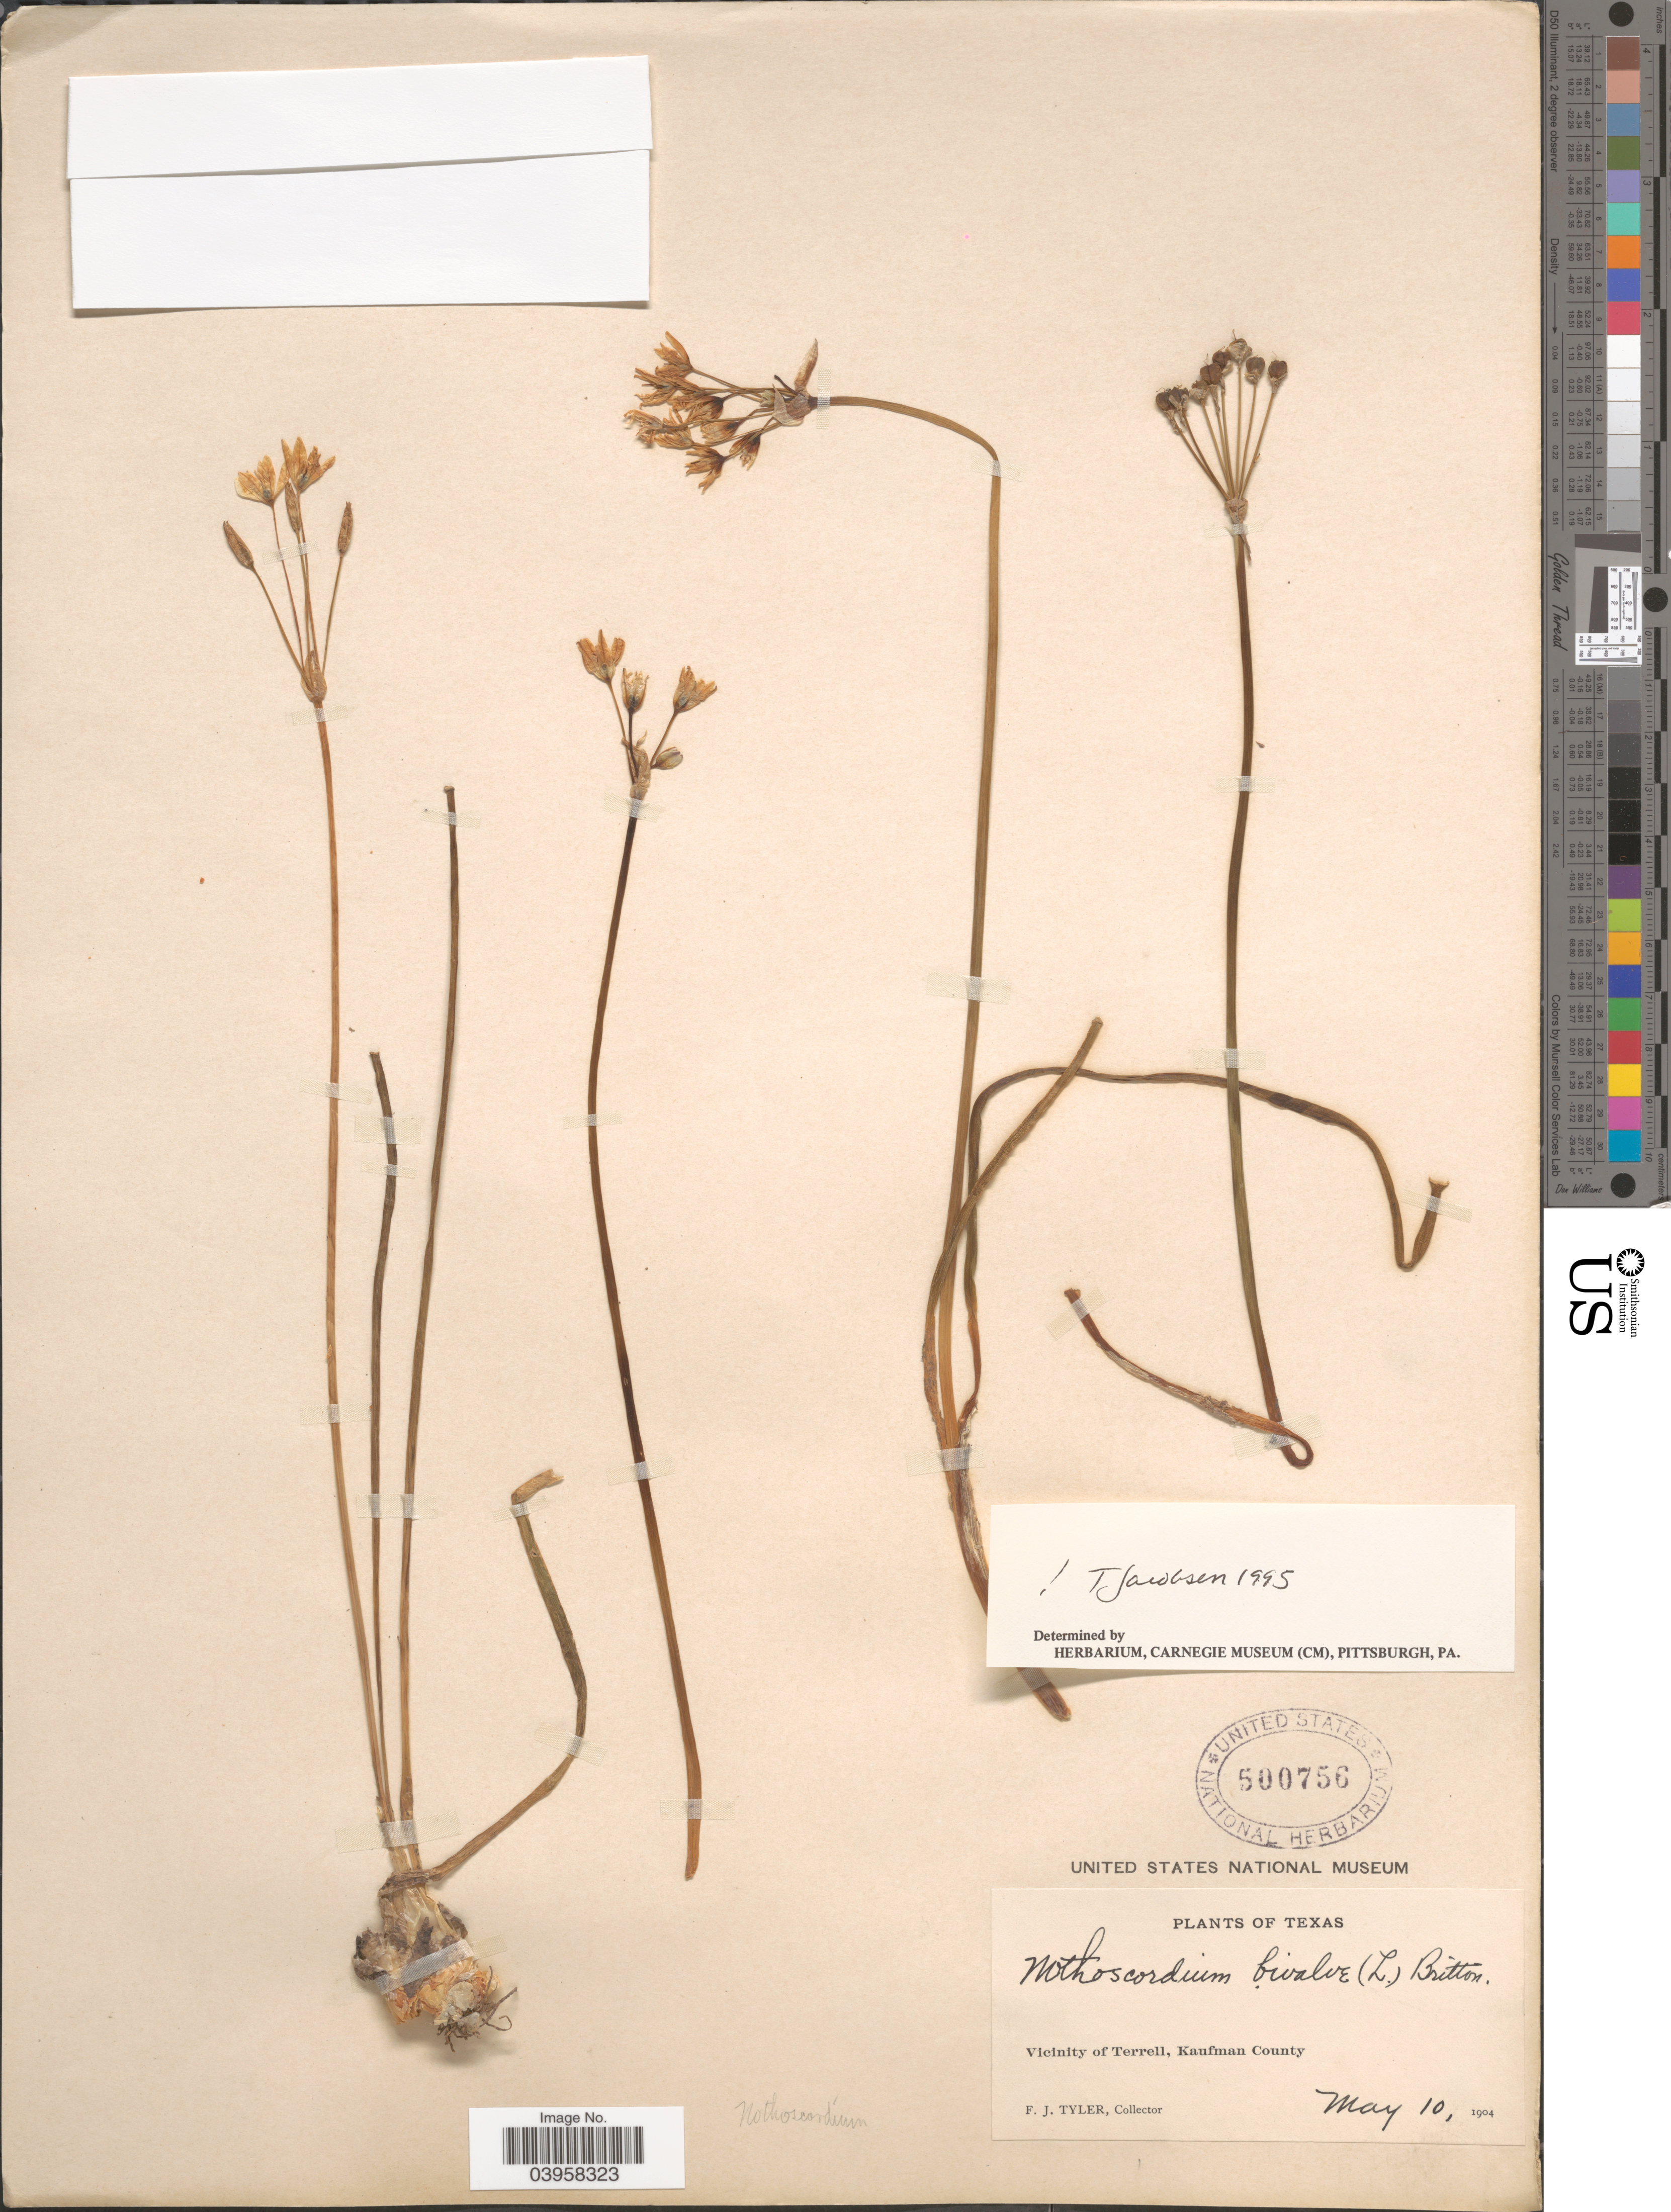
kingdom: Plantae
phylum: Tracheophyta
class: Liliopsida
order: Asparagales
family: Amaryllidaceae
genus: Nothoscordum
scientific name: Nothoscordum bivalve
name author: (L.) Britton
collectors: F. Tyler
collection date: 1904-05-10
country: United States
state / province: Texas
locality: Vicinity of Terrell, Kaufman County.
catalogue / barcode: US 500756